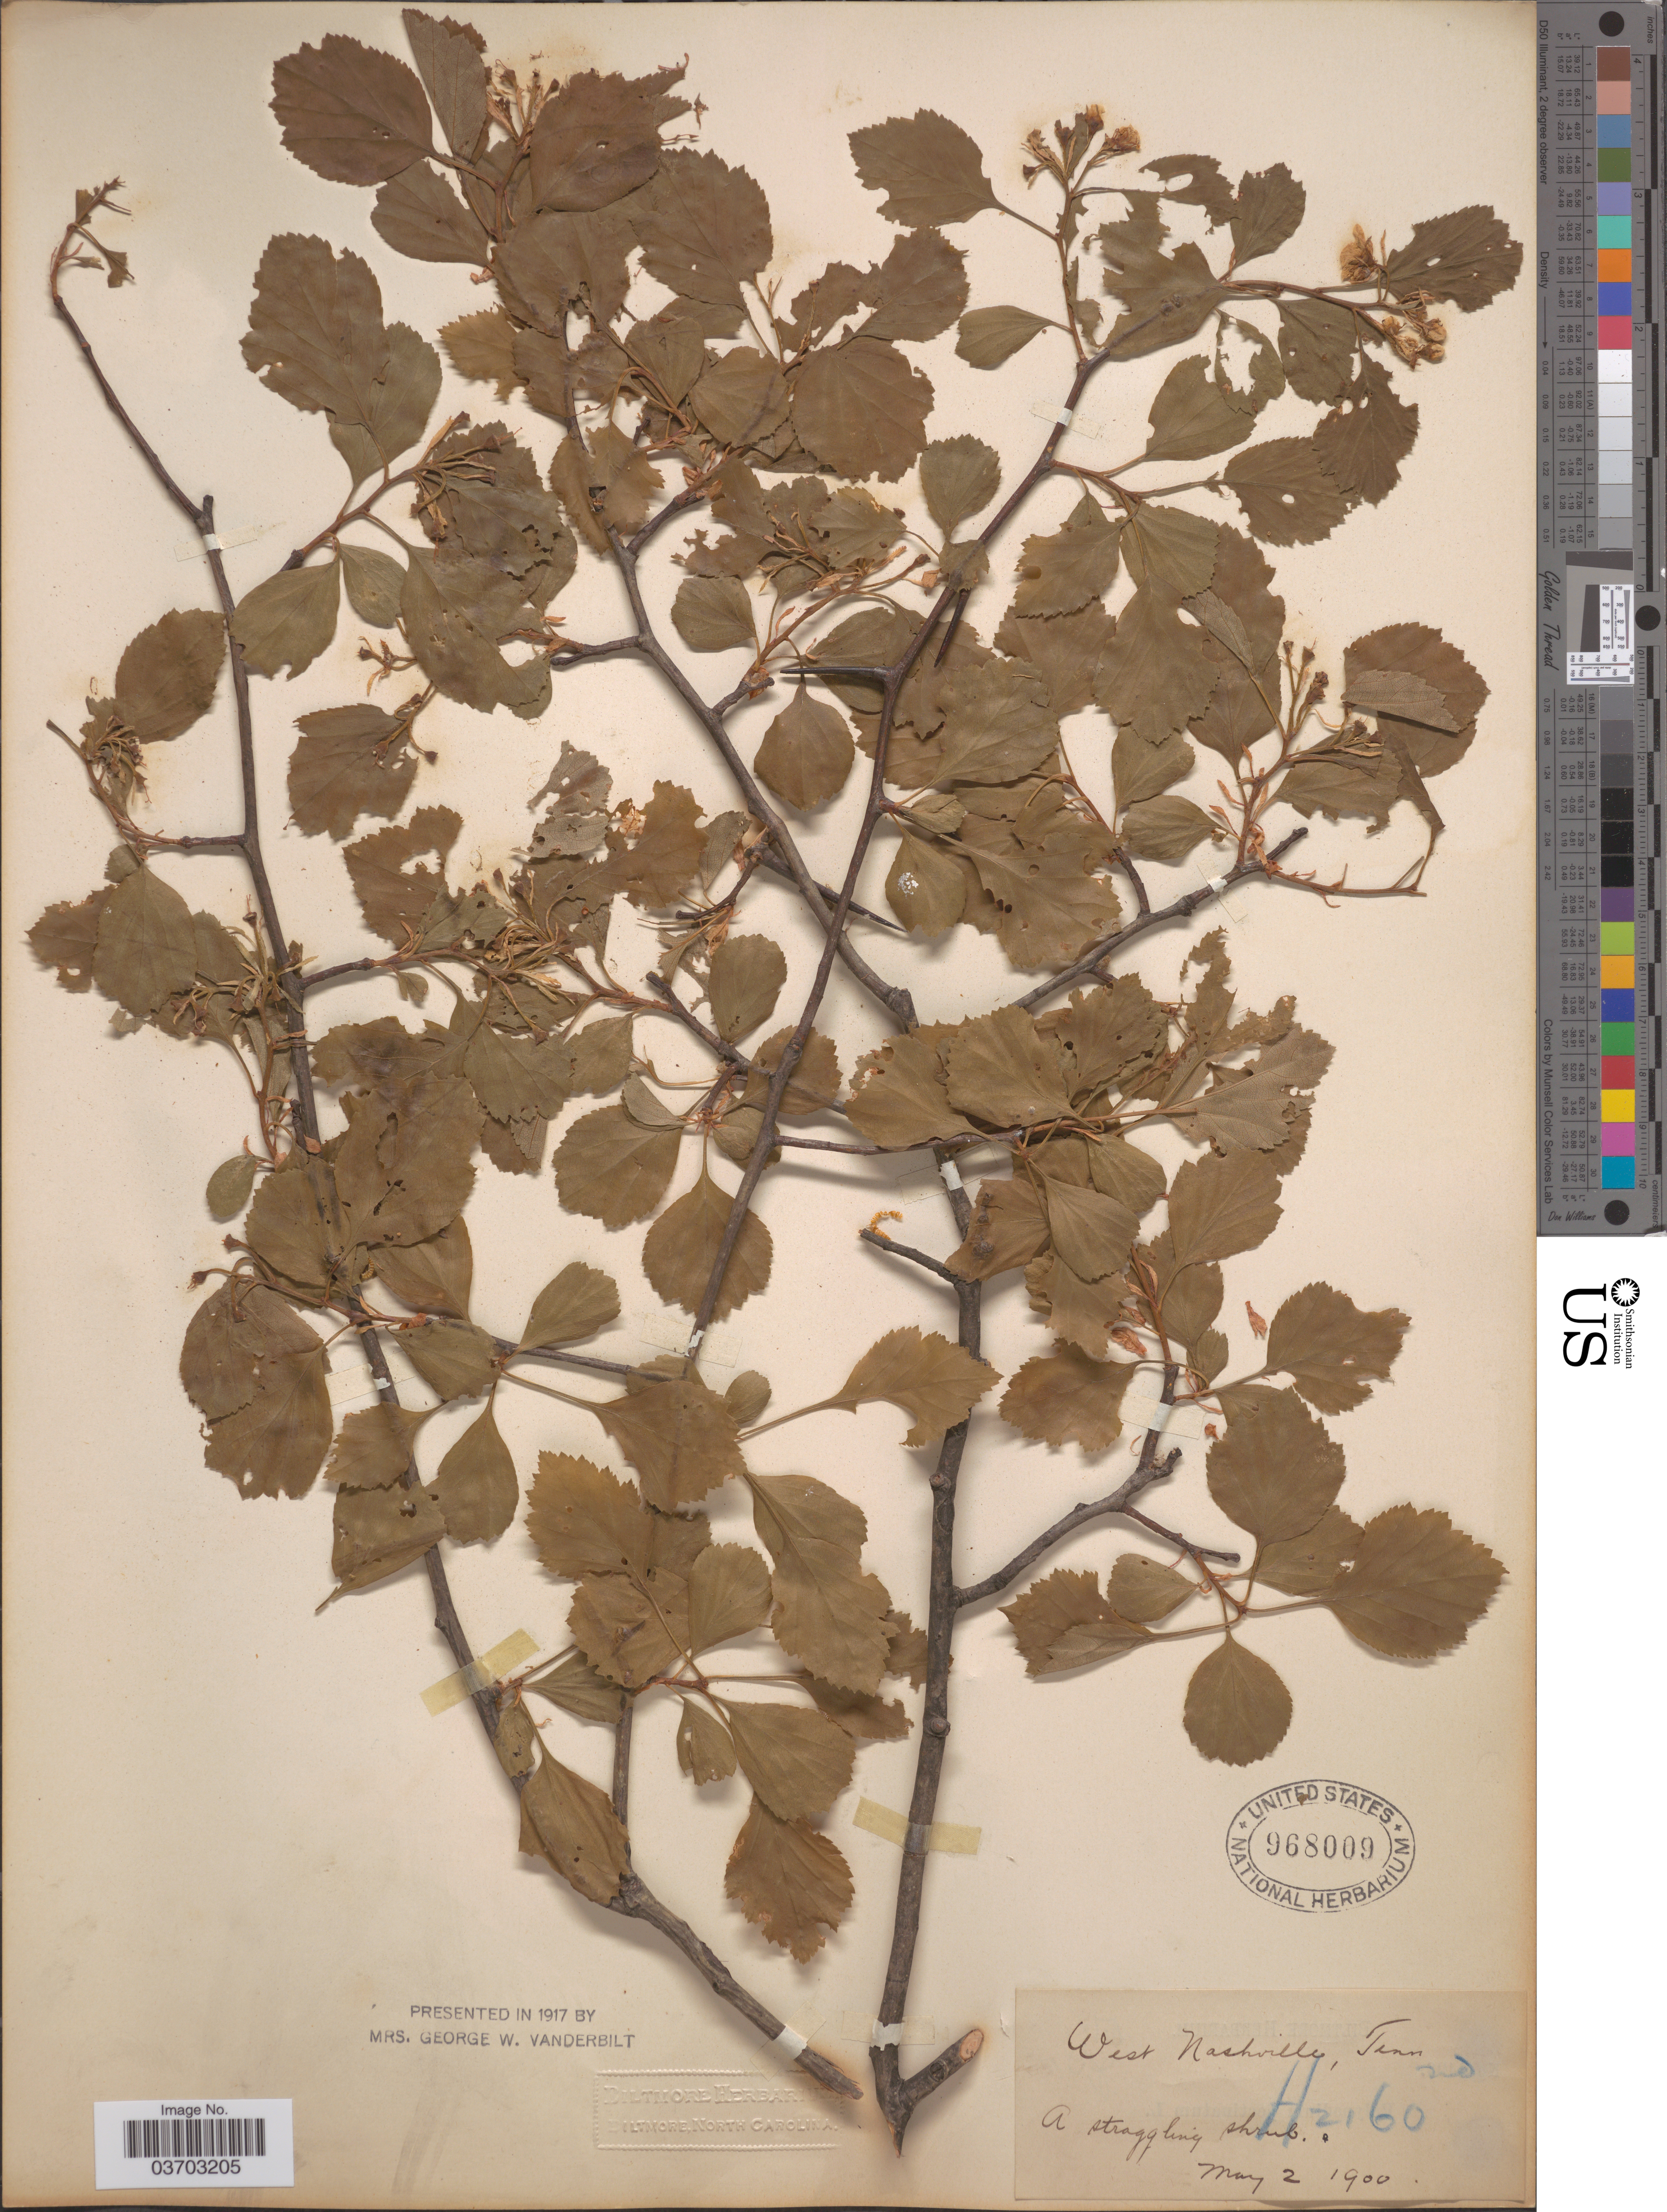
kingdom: Plantae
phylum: Tracheophyta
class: Magnoliopsida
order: Rosales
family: Rosaceae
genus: Crataegus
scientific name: Crataegus sp.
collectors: ex herb. Biltmore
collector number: H2160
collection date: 1900-05-02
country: United States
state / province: Tennessee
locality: West Nashville.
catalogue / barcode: US 968009